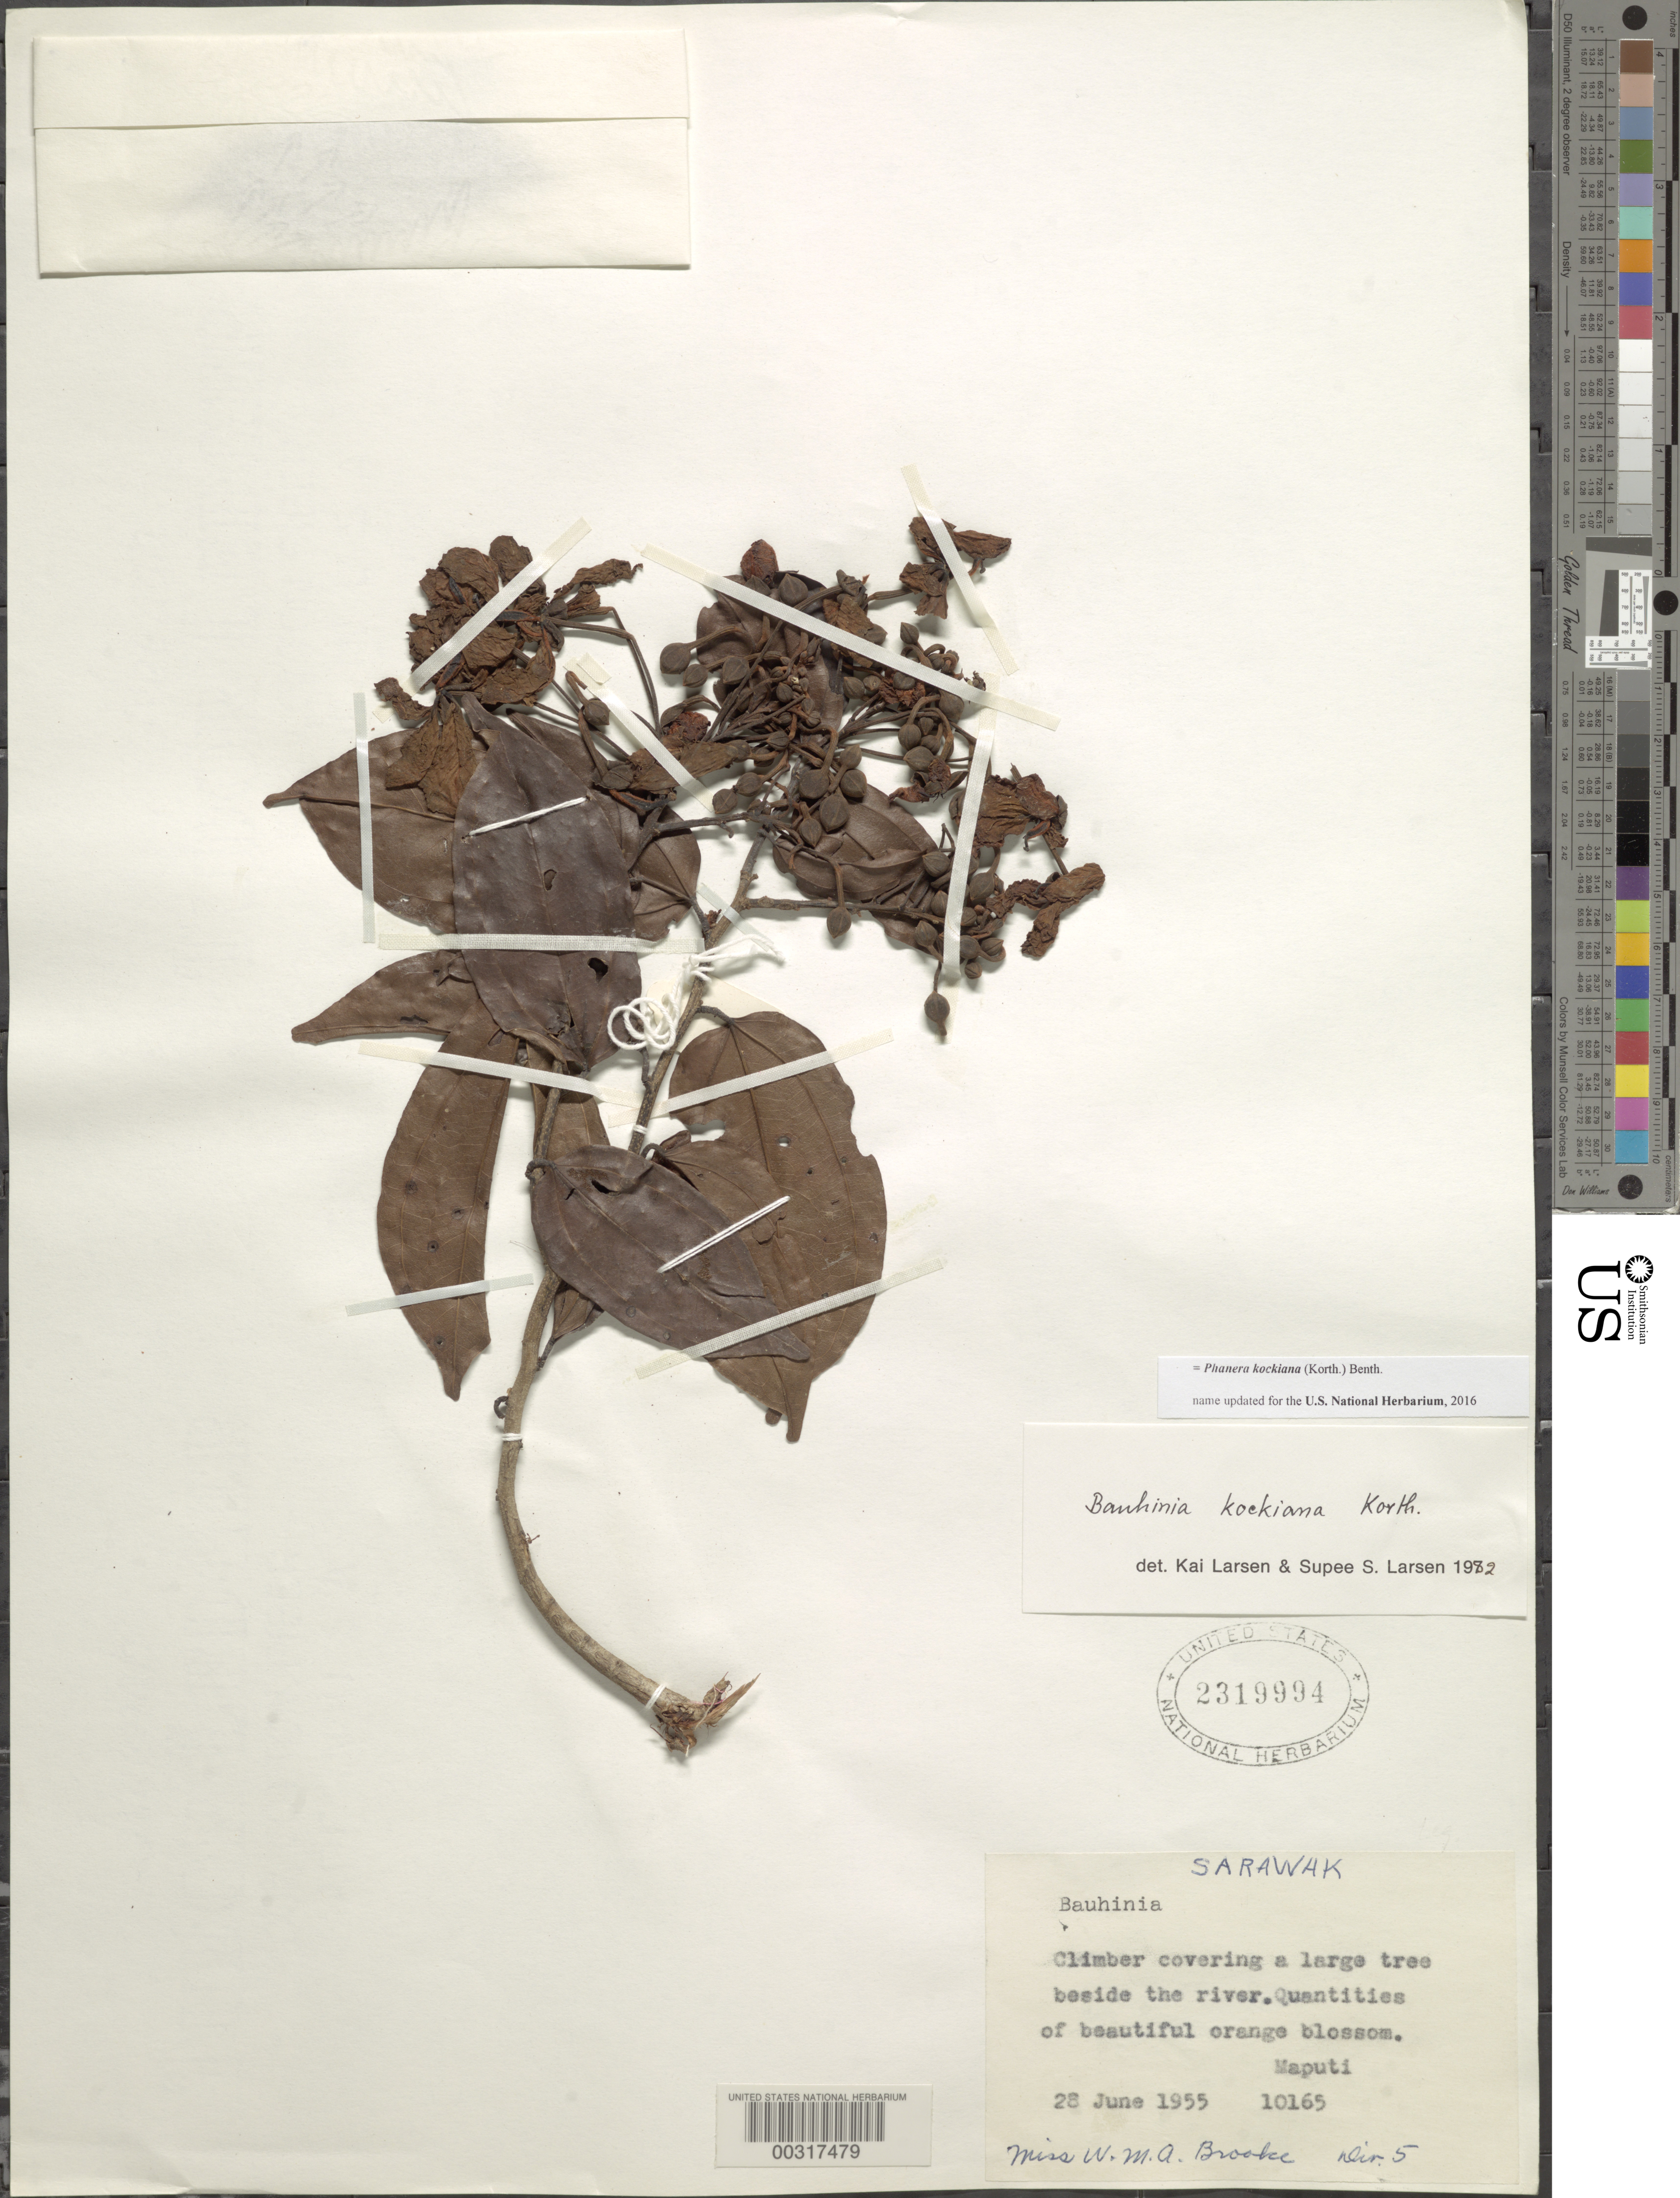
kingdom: Plantae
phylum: Tracheophyta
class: Magnoliopsida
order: Fabales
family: Fabaceae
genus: Phanera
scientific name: Phanera kockiana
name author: (Korth.) Benth.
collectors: W. Brooke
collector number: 10165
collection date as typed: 28 Jun 1955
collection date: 1955-06-28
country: Malaysia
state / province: Sarawak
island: Borneo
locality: Maputi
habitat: Beside river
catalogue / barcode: US 2319994